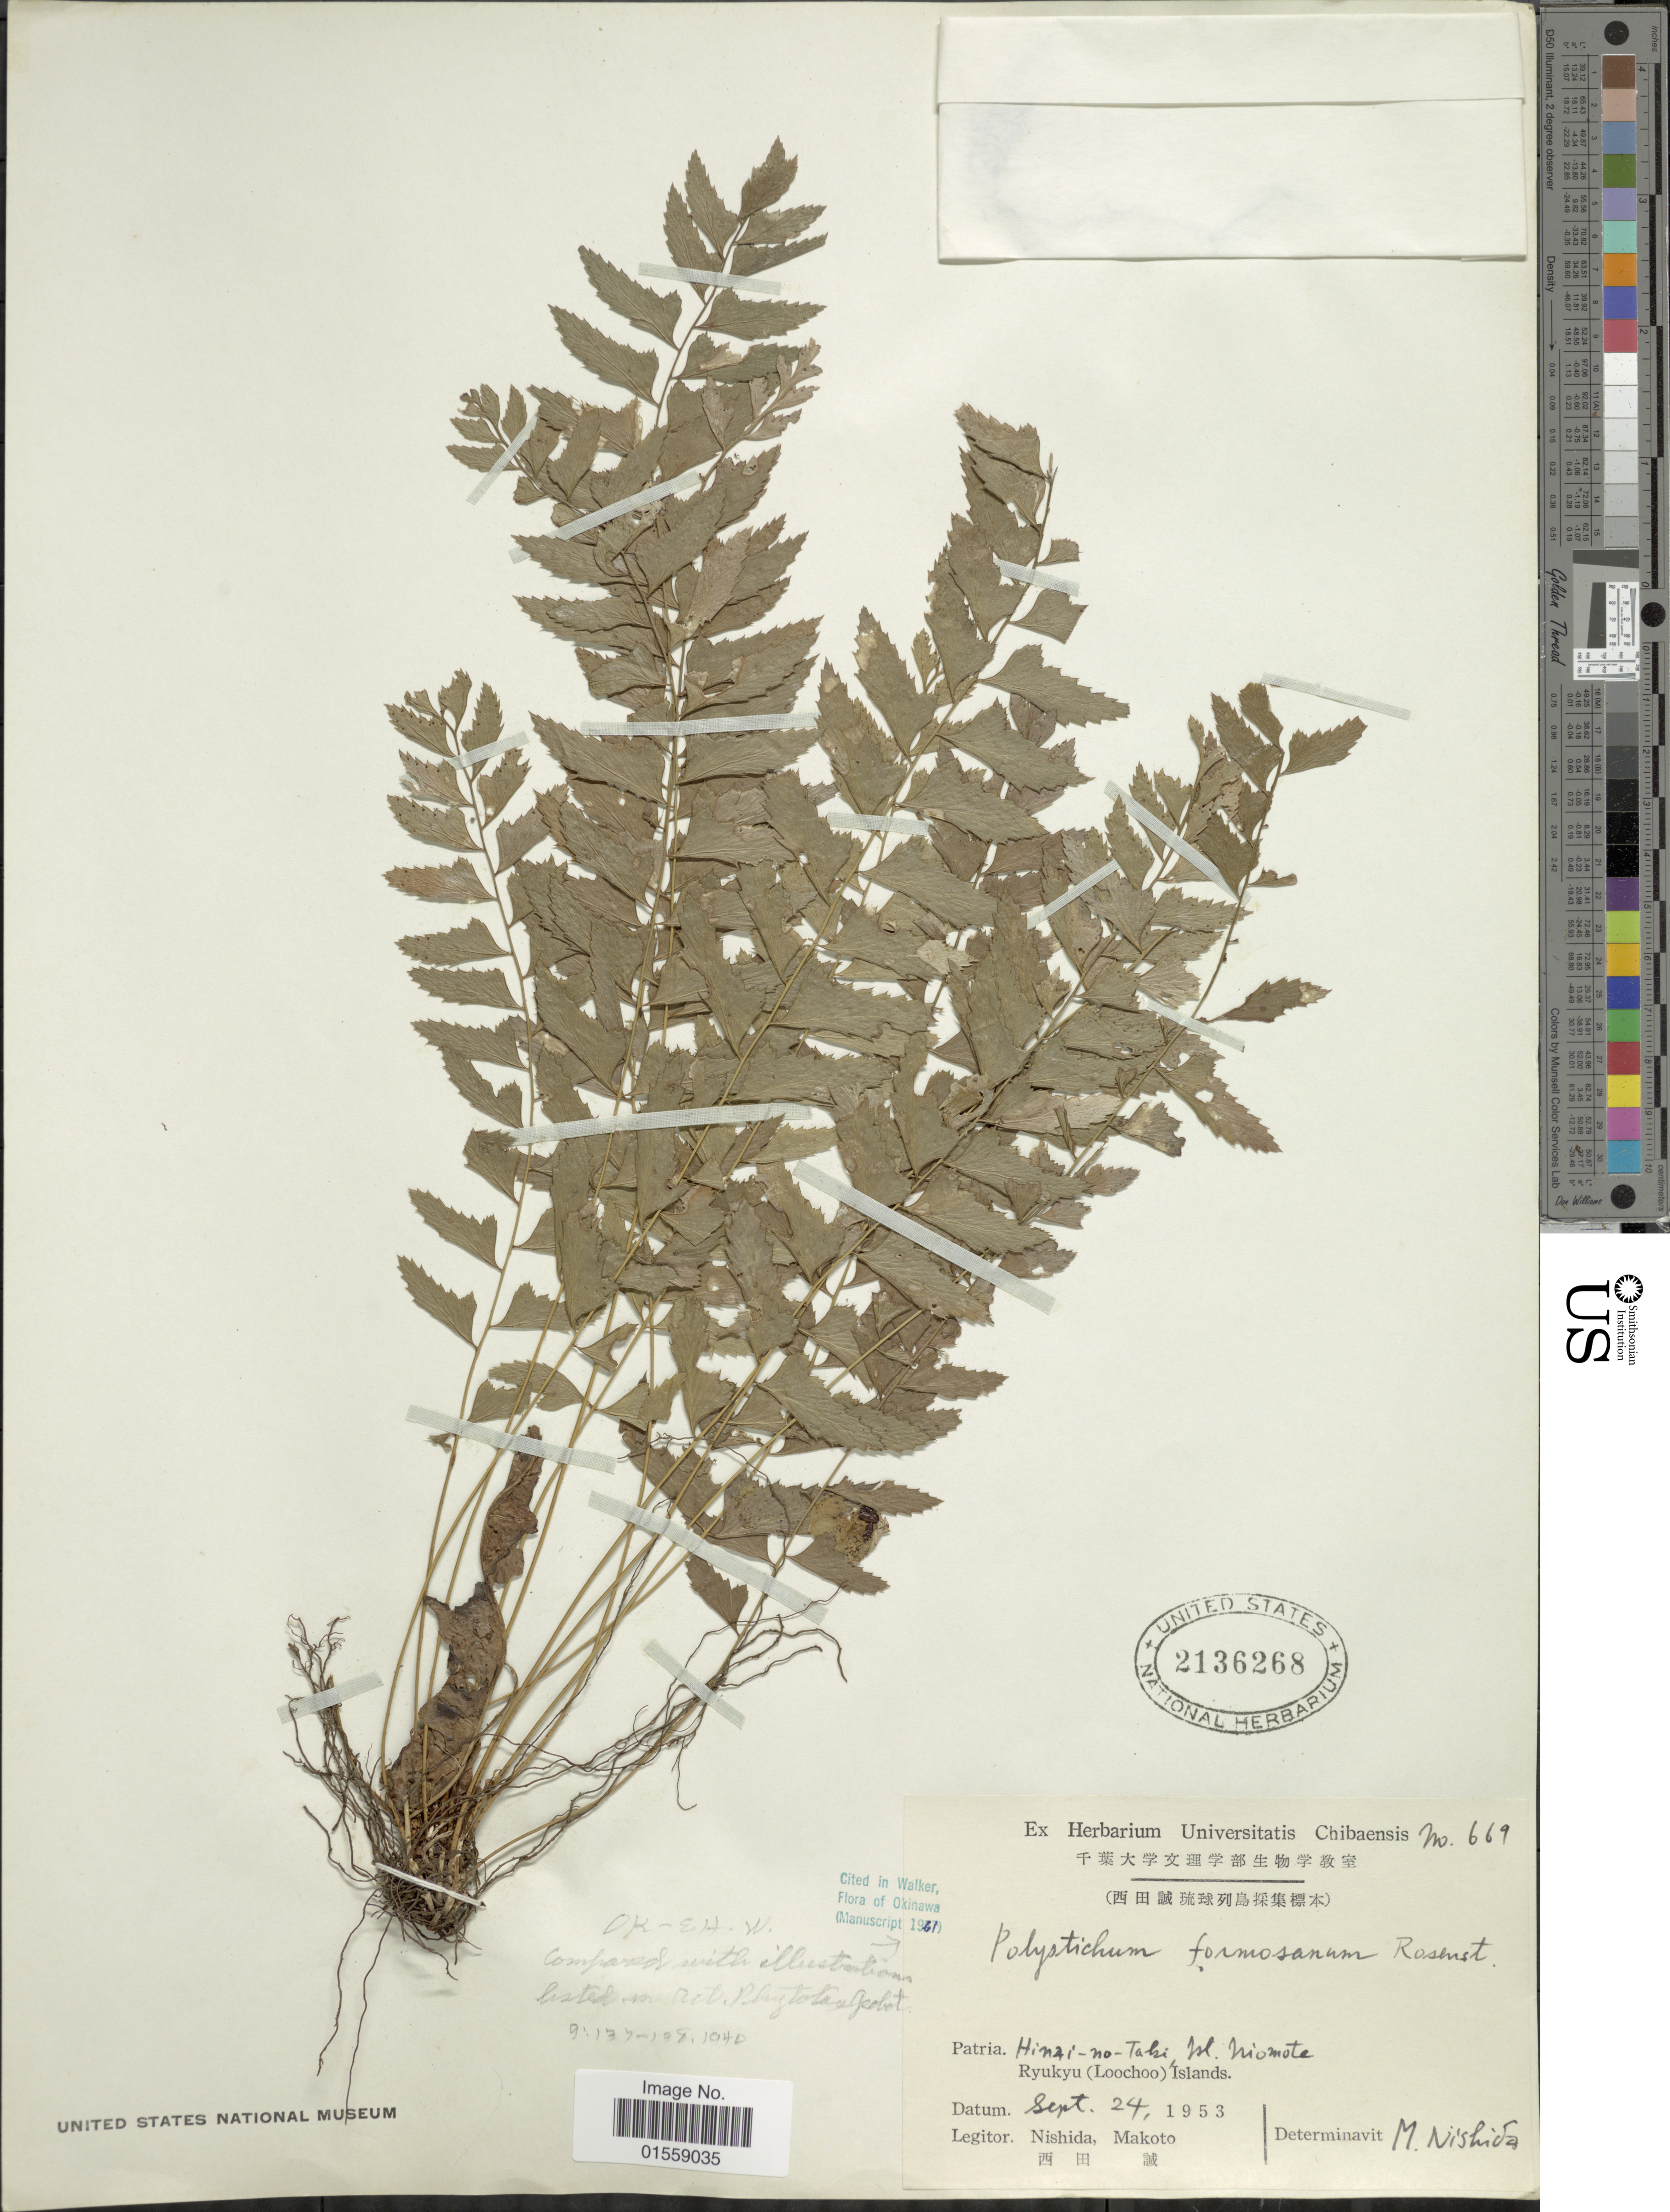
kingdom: Plantae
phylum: Tracheophyta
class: Polypodiopsida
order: Polypodiales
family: Dryopteridaceae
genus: Polystichum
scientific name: Polystichum formosanum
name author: Rosenst.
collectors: M. Nishida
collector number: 669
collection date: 1953-09-24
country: Japan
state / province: Okinawa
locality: Hinai-no-taki, Isl. Iriomete, Ryukyu (Loochoo) Islands.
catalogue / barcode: US 2136268